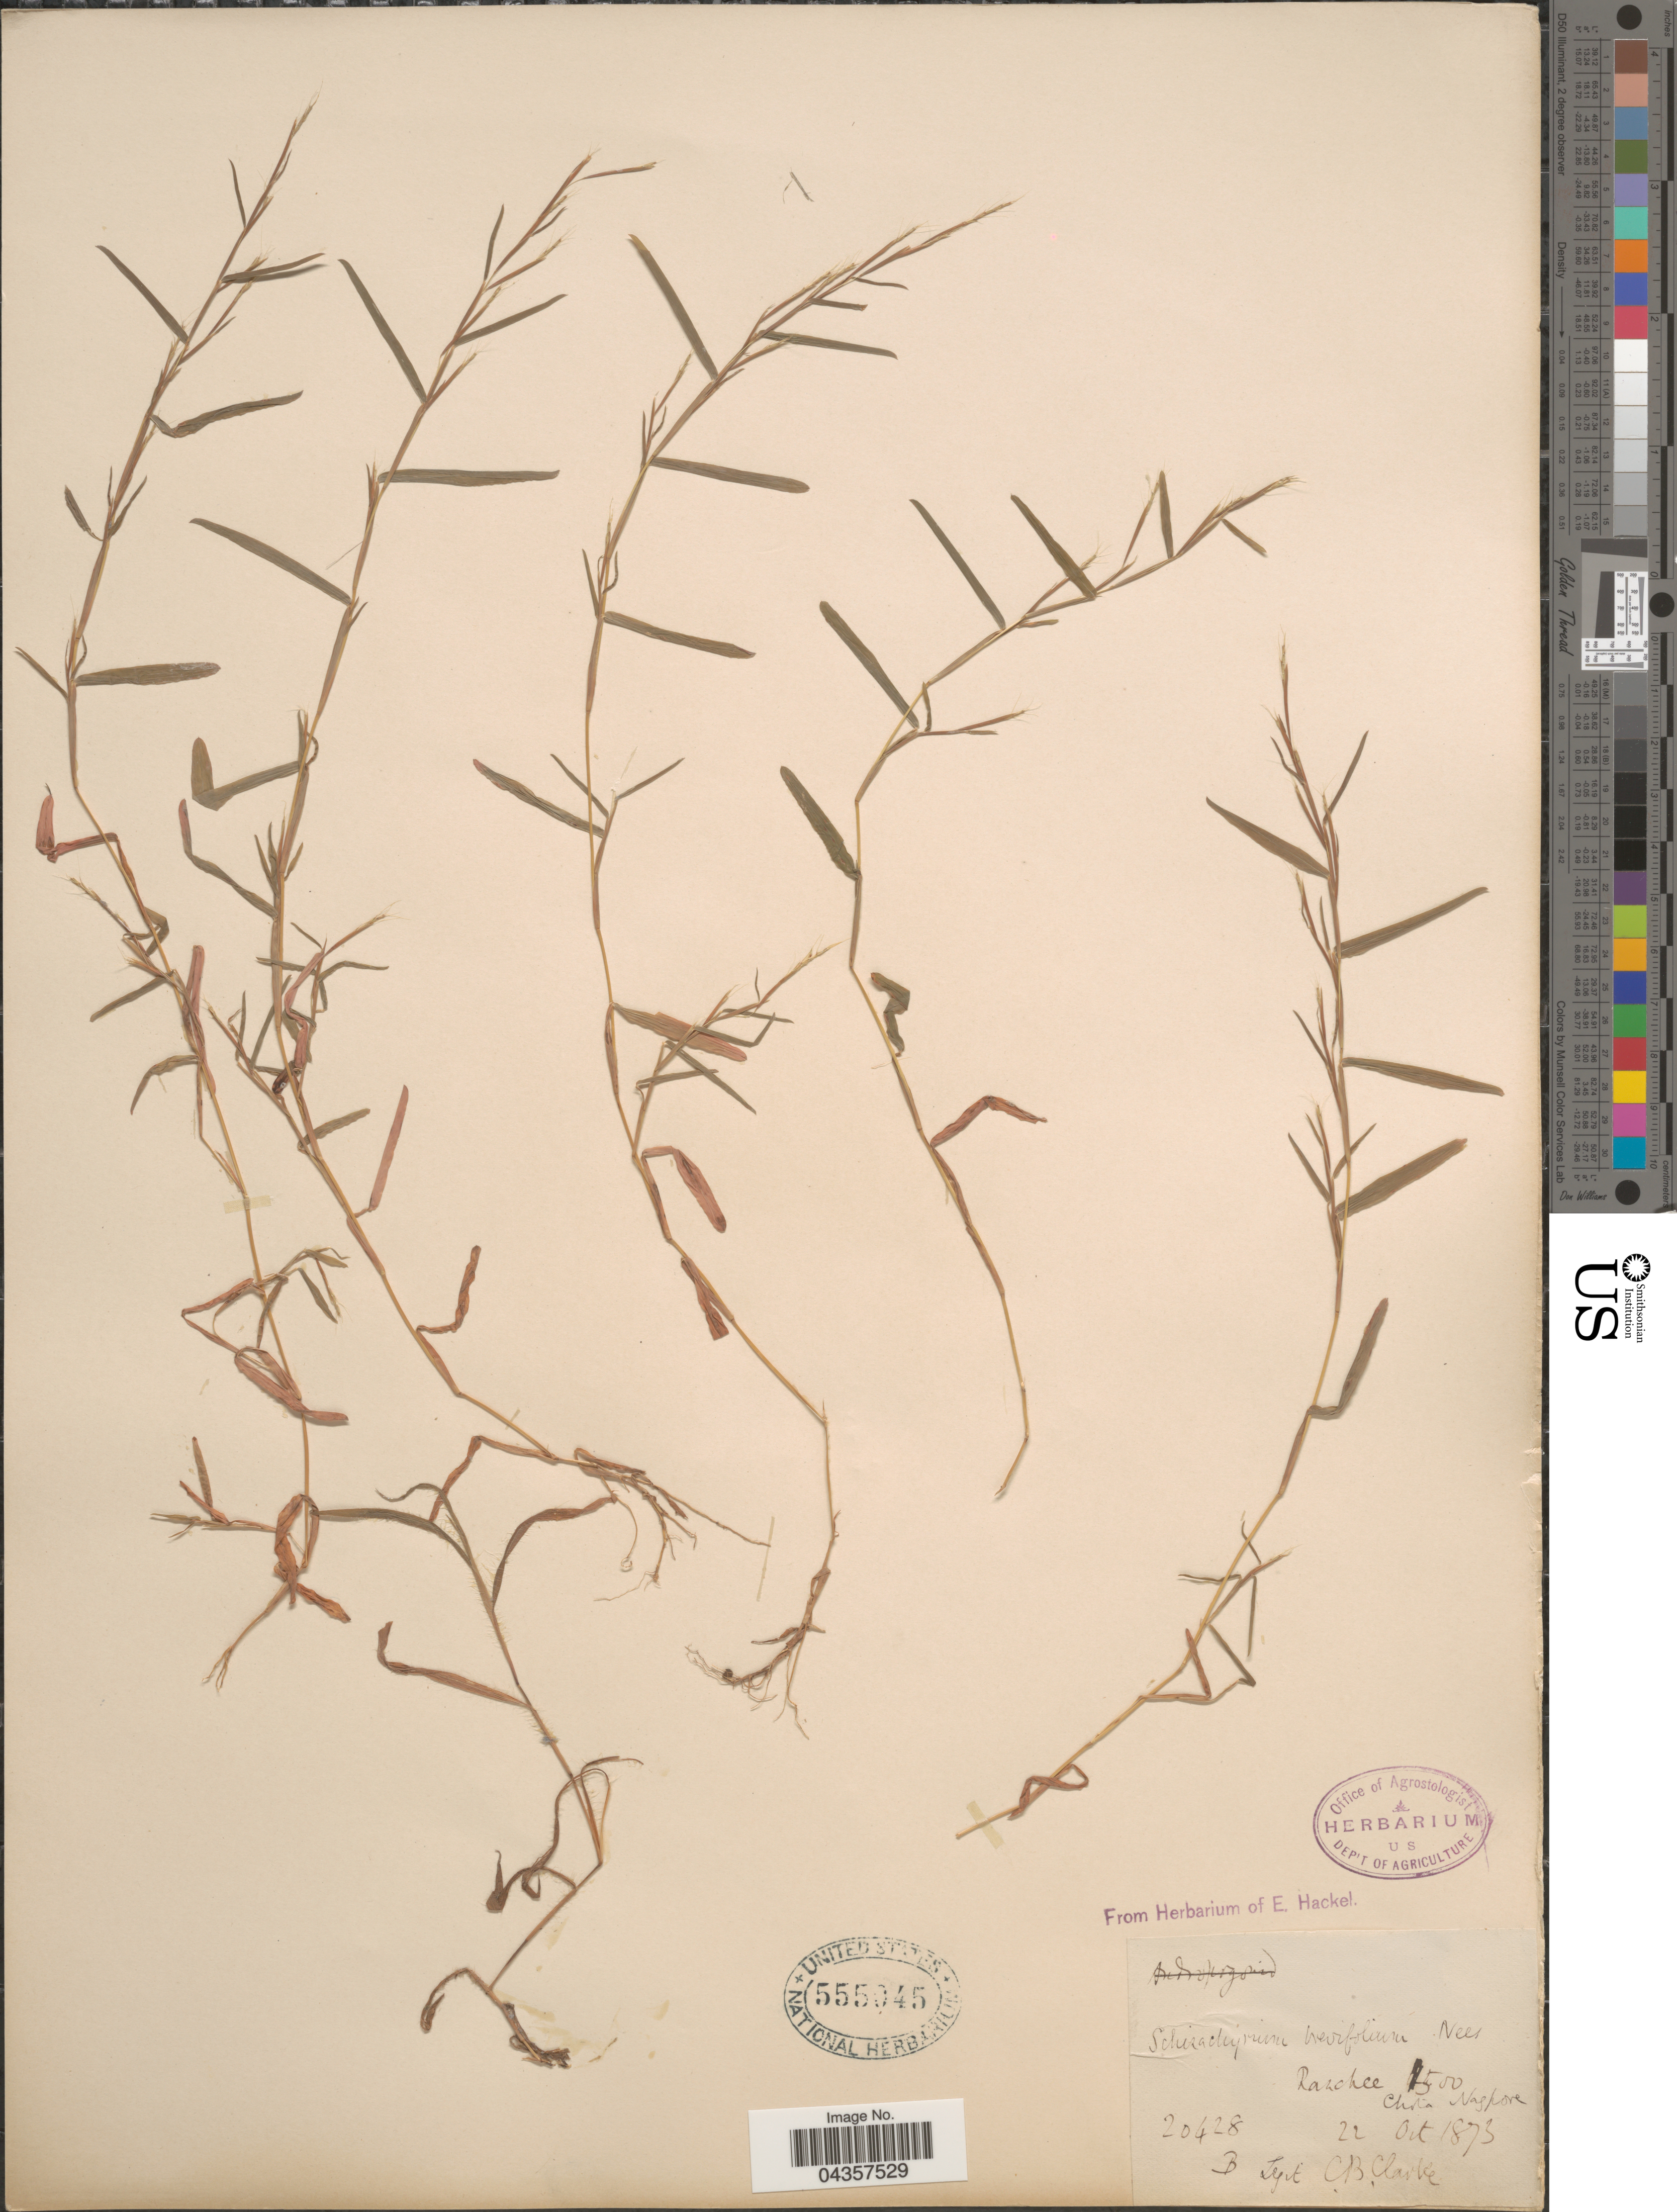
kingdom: Plantae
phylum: Tracheophyta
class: Liliopsida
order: Poales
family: Poaceae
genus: Schizachyrium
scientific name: Schizachyrium sp.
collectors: C. B. Clarke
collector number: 20428B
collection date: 1873-10-22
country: India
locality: Ranchee. Chota Nagpore.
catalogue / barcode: US 555045